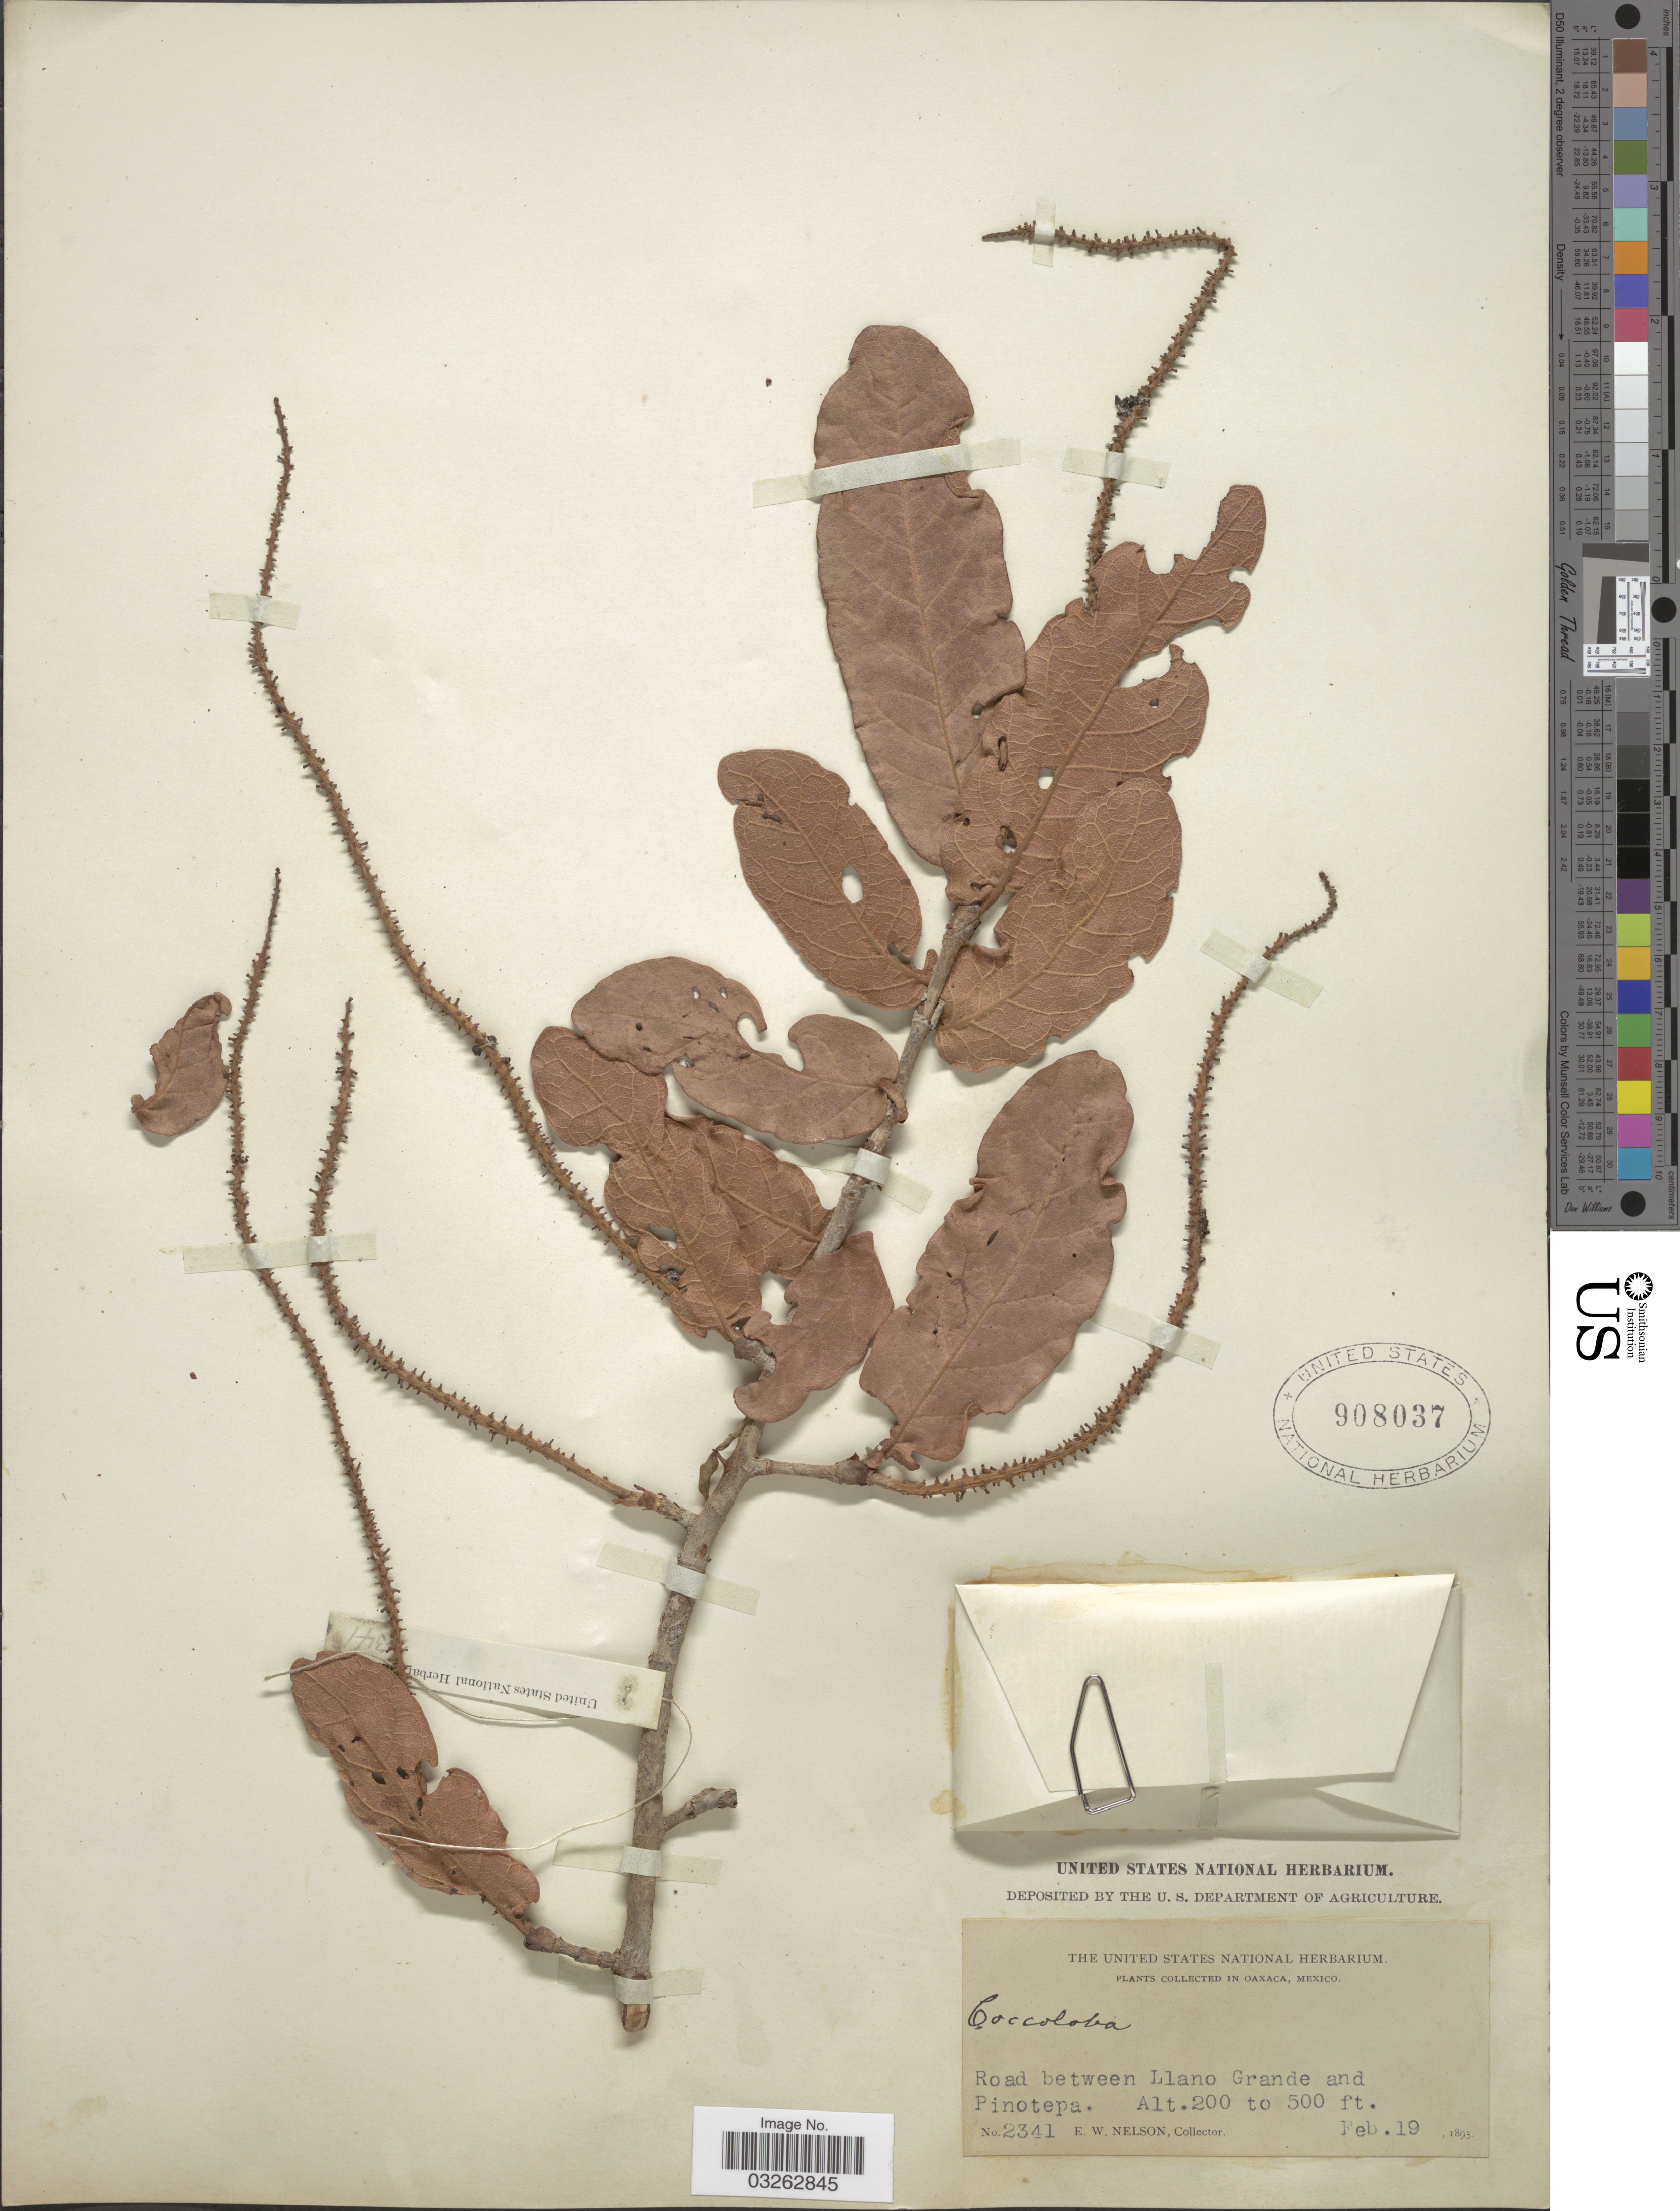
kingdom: Plantae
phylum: Tracheophyta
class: Magnoliopsida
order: Caryophyllales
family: Polygonaceae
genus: Coccoloba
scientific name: Coccoloba liebmannii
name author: Lindau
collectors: E. W. Nelson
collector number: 2341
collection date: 1895-02-19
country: Mexico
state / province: Oaxaca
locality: Road between Llano Grande and Pinotepa.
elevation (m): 61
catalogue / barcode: US 908037